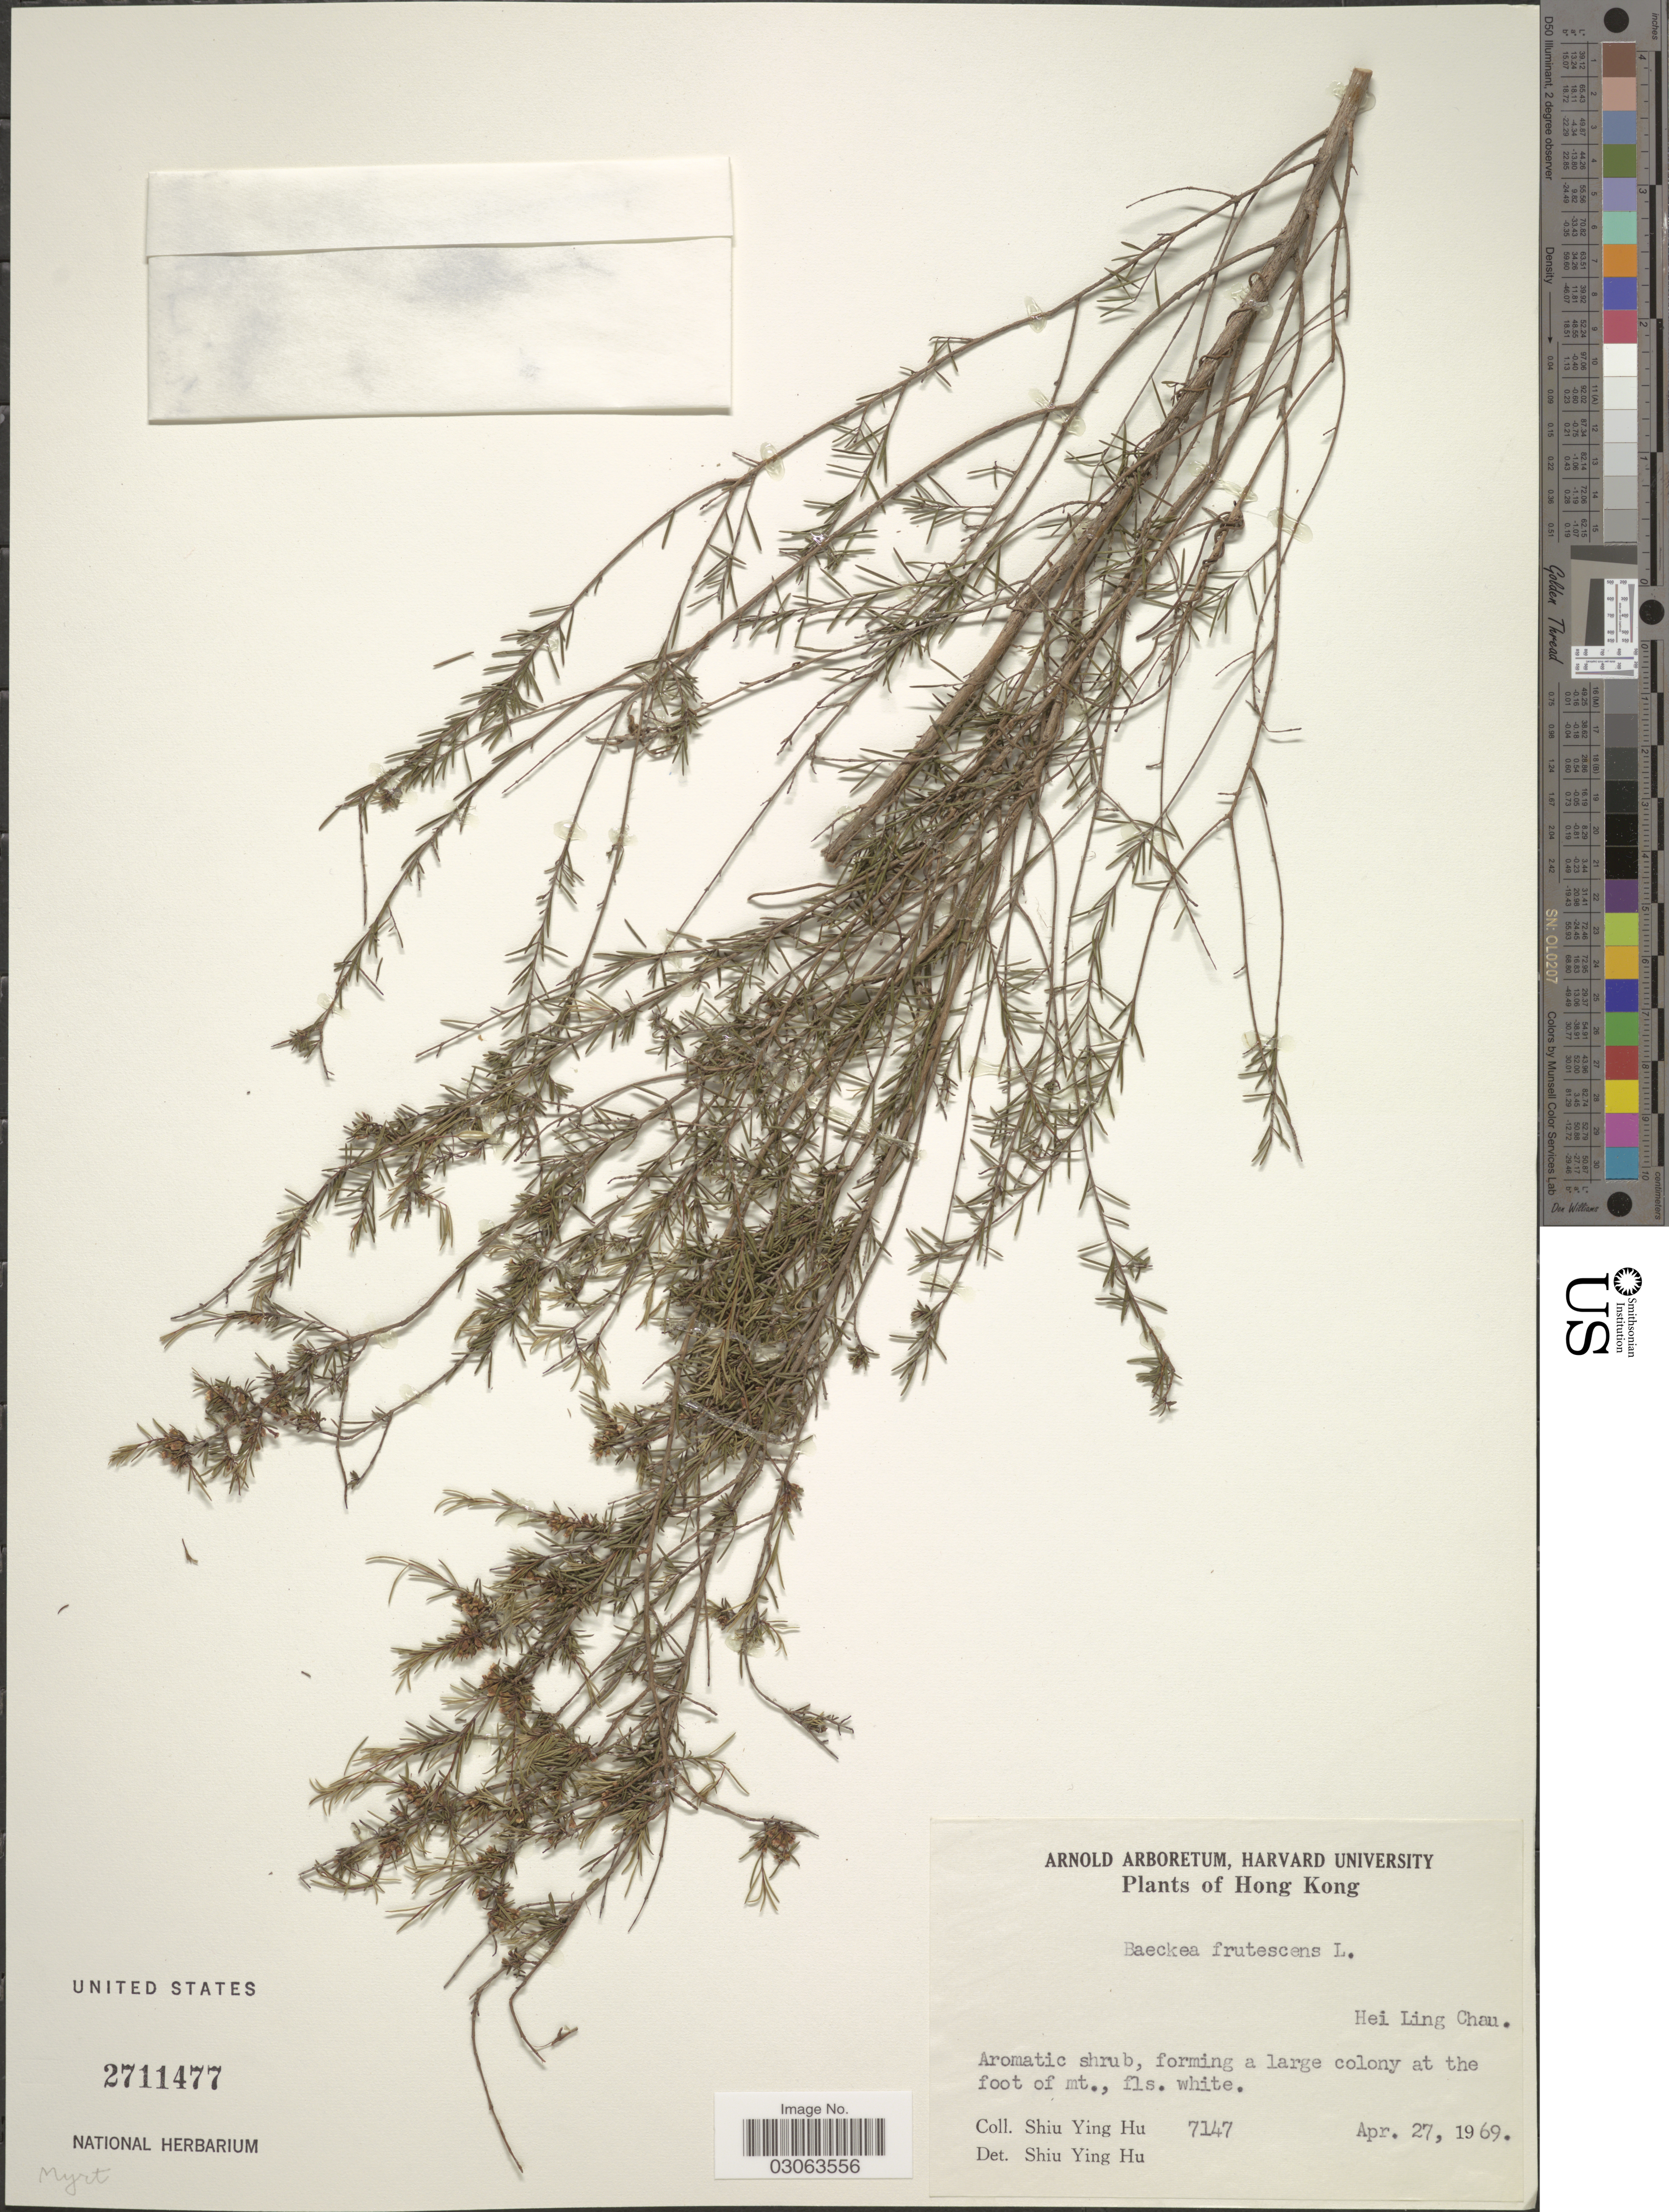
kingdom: Plantae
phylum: Tracheophyta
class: Magnoliopsida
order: Myrtales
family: Myrtaceae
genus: Baeckea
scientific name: Baeckea frutescens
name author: L.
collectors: S. Y. Hu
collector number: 7147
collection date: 1969-04-27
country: China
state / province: Hong Kong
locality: Hei Ling Chau. Colony at the foot of mt.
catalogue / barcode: US 2711477